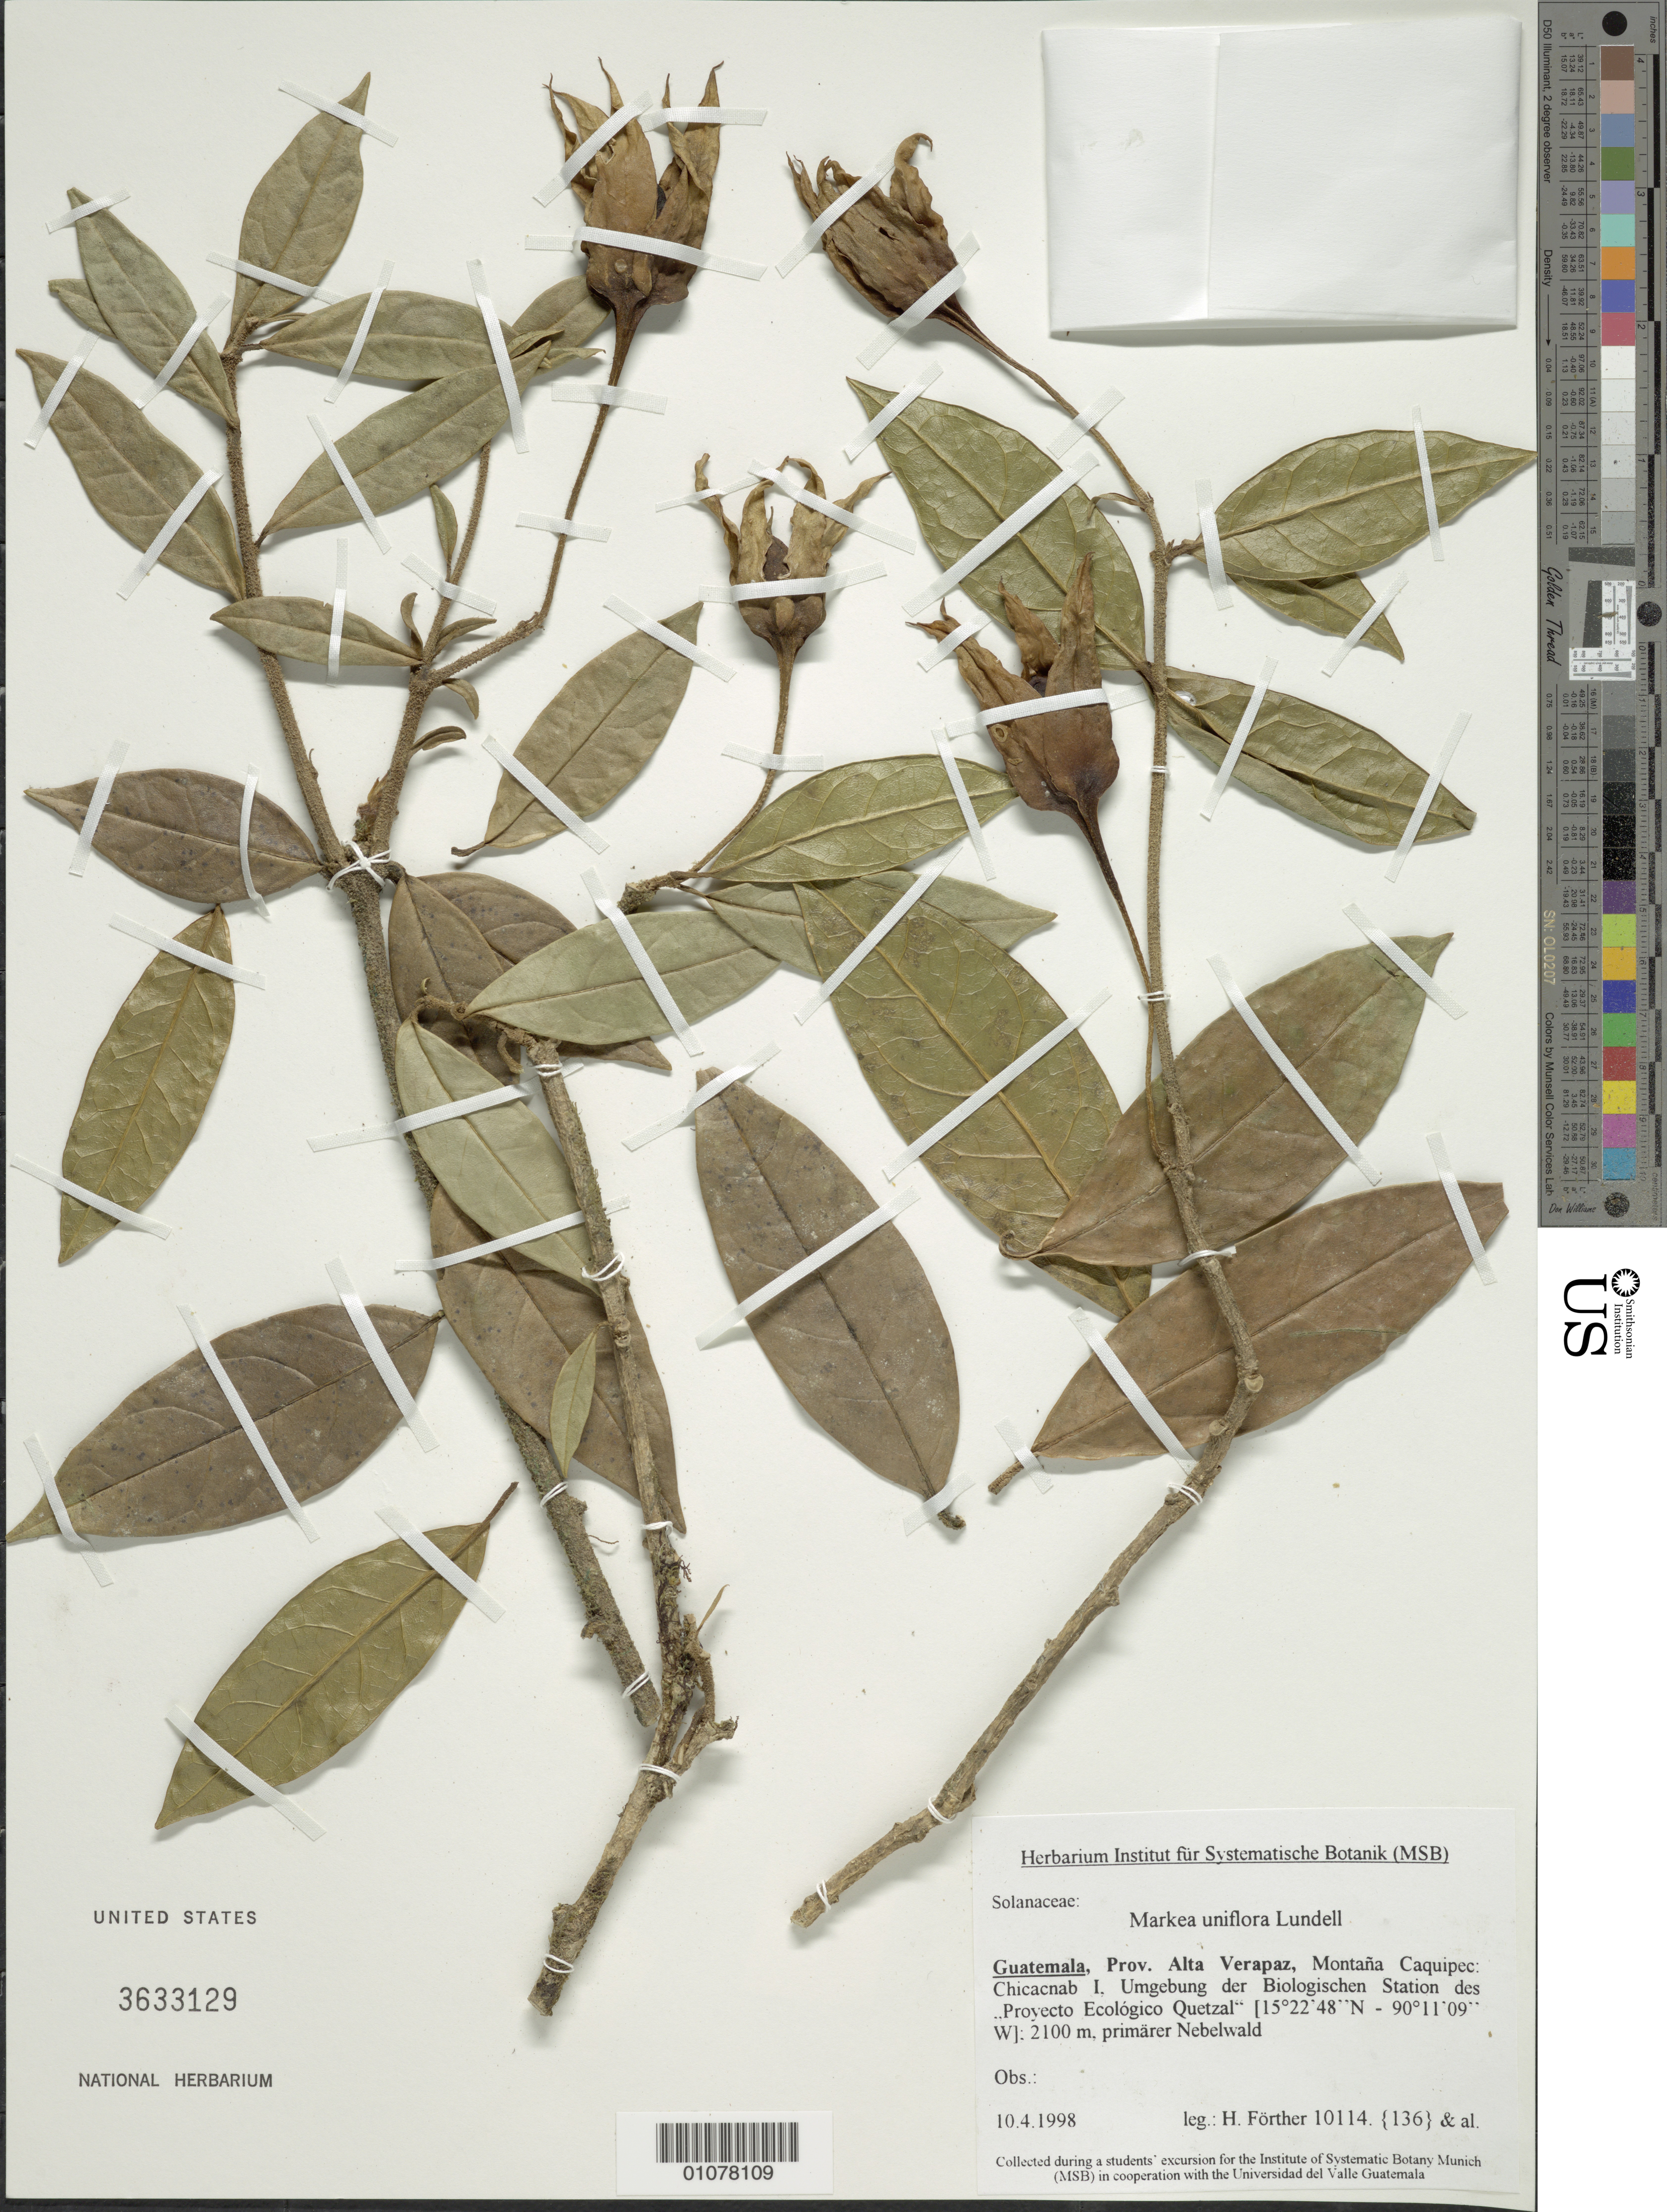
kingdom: Plantae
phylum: Tracheophyta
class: Magnoliopsida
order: Solanales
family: Solanaceae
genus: Markea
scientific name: Markea uniflora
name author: Lundell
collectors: H. Förther et al.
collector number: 10114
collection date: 1998-04-10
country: Guatemala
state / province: Alta Verapaz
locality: Montaña Caquipec, Chicacnab I, Umgebung der Biolgischen Station des Proyecto Ecológico Quetzal.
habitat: Primärer Nebelwald.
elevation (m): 2100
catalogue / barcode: US 3633129